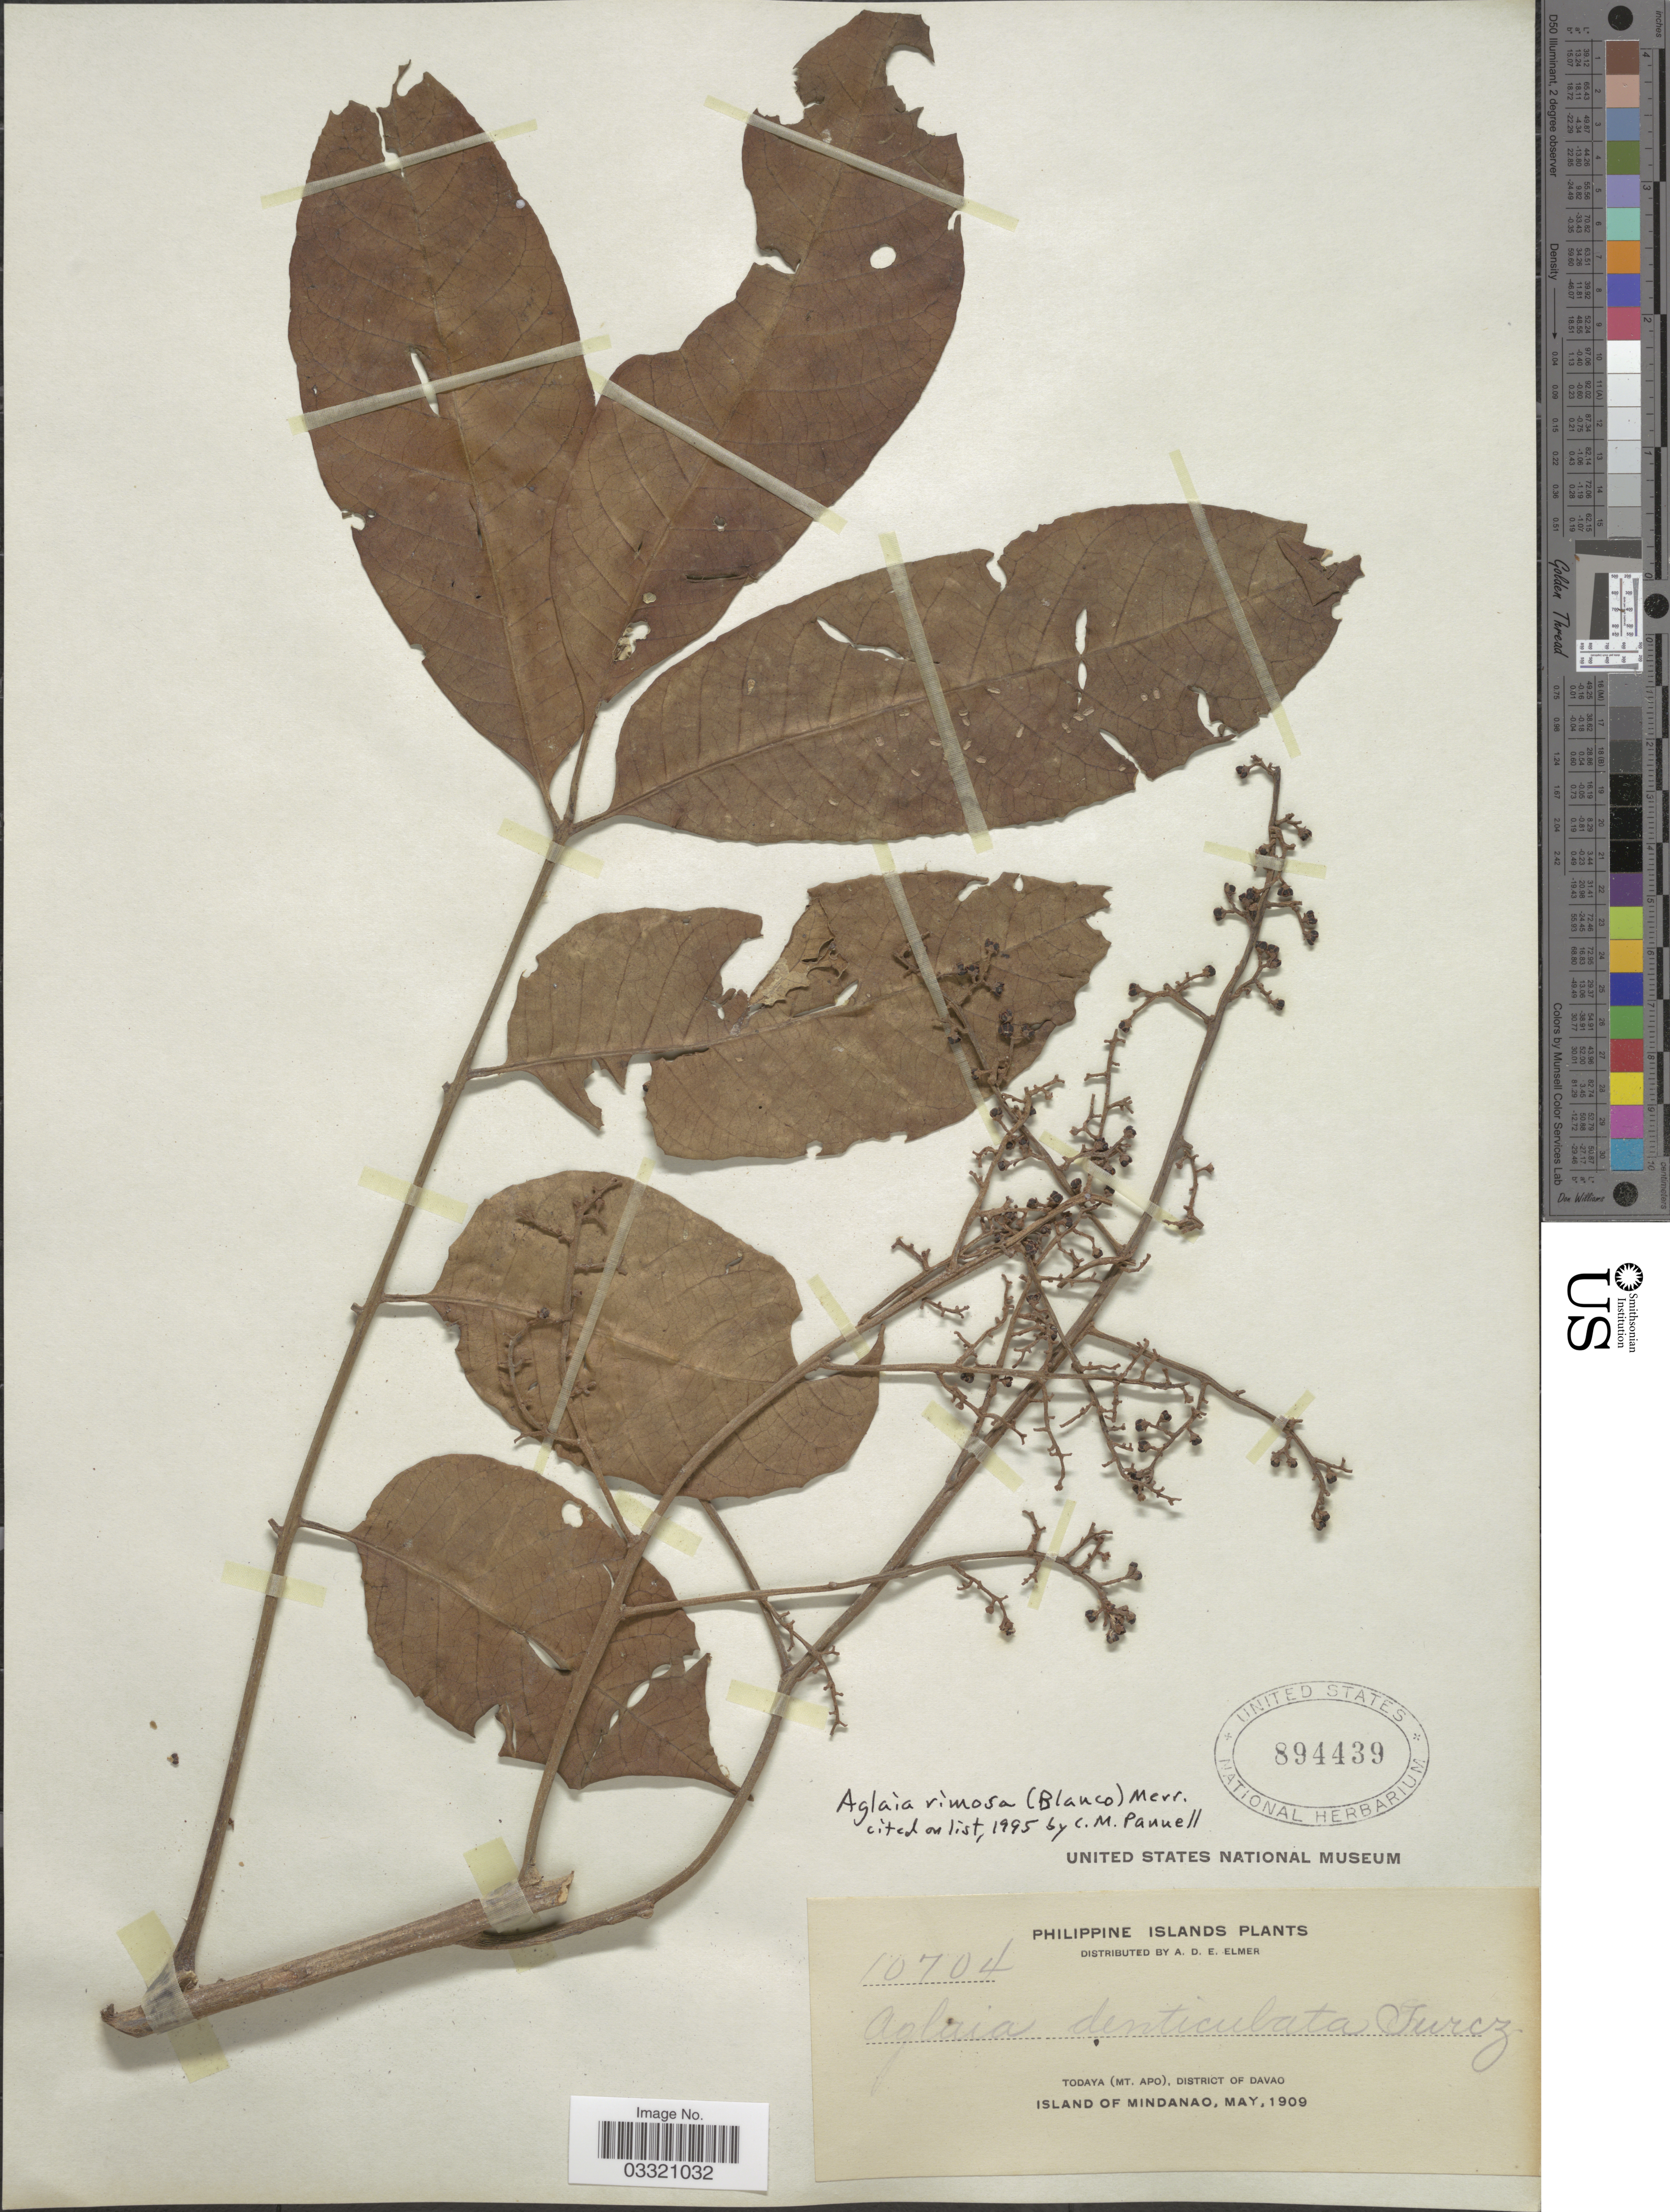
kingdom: Plantae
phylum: Tracheophyta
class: Magnoliopsida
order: Sapindales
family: Meliaceae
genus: Aglaia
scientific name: Aglaia rimosa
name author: (Blanco) Merr.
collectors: A. D. E. Elmer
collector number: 10704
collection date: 1909-05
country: Philippines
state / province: Davao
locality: Todaya (Mt. Apo), District of Davao. Island of Mindanao.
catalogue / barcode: US 894439